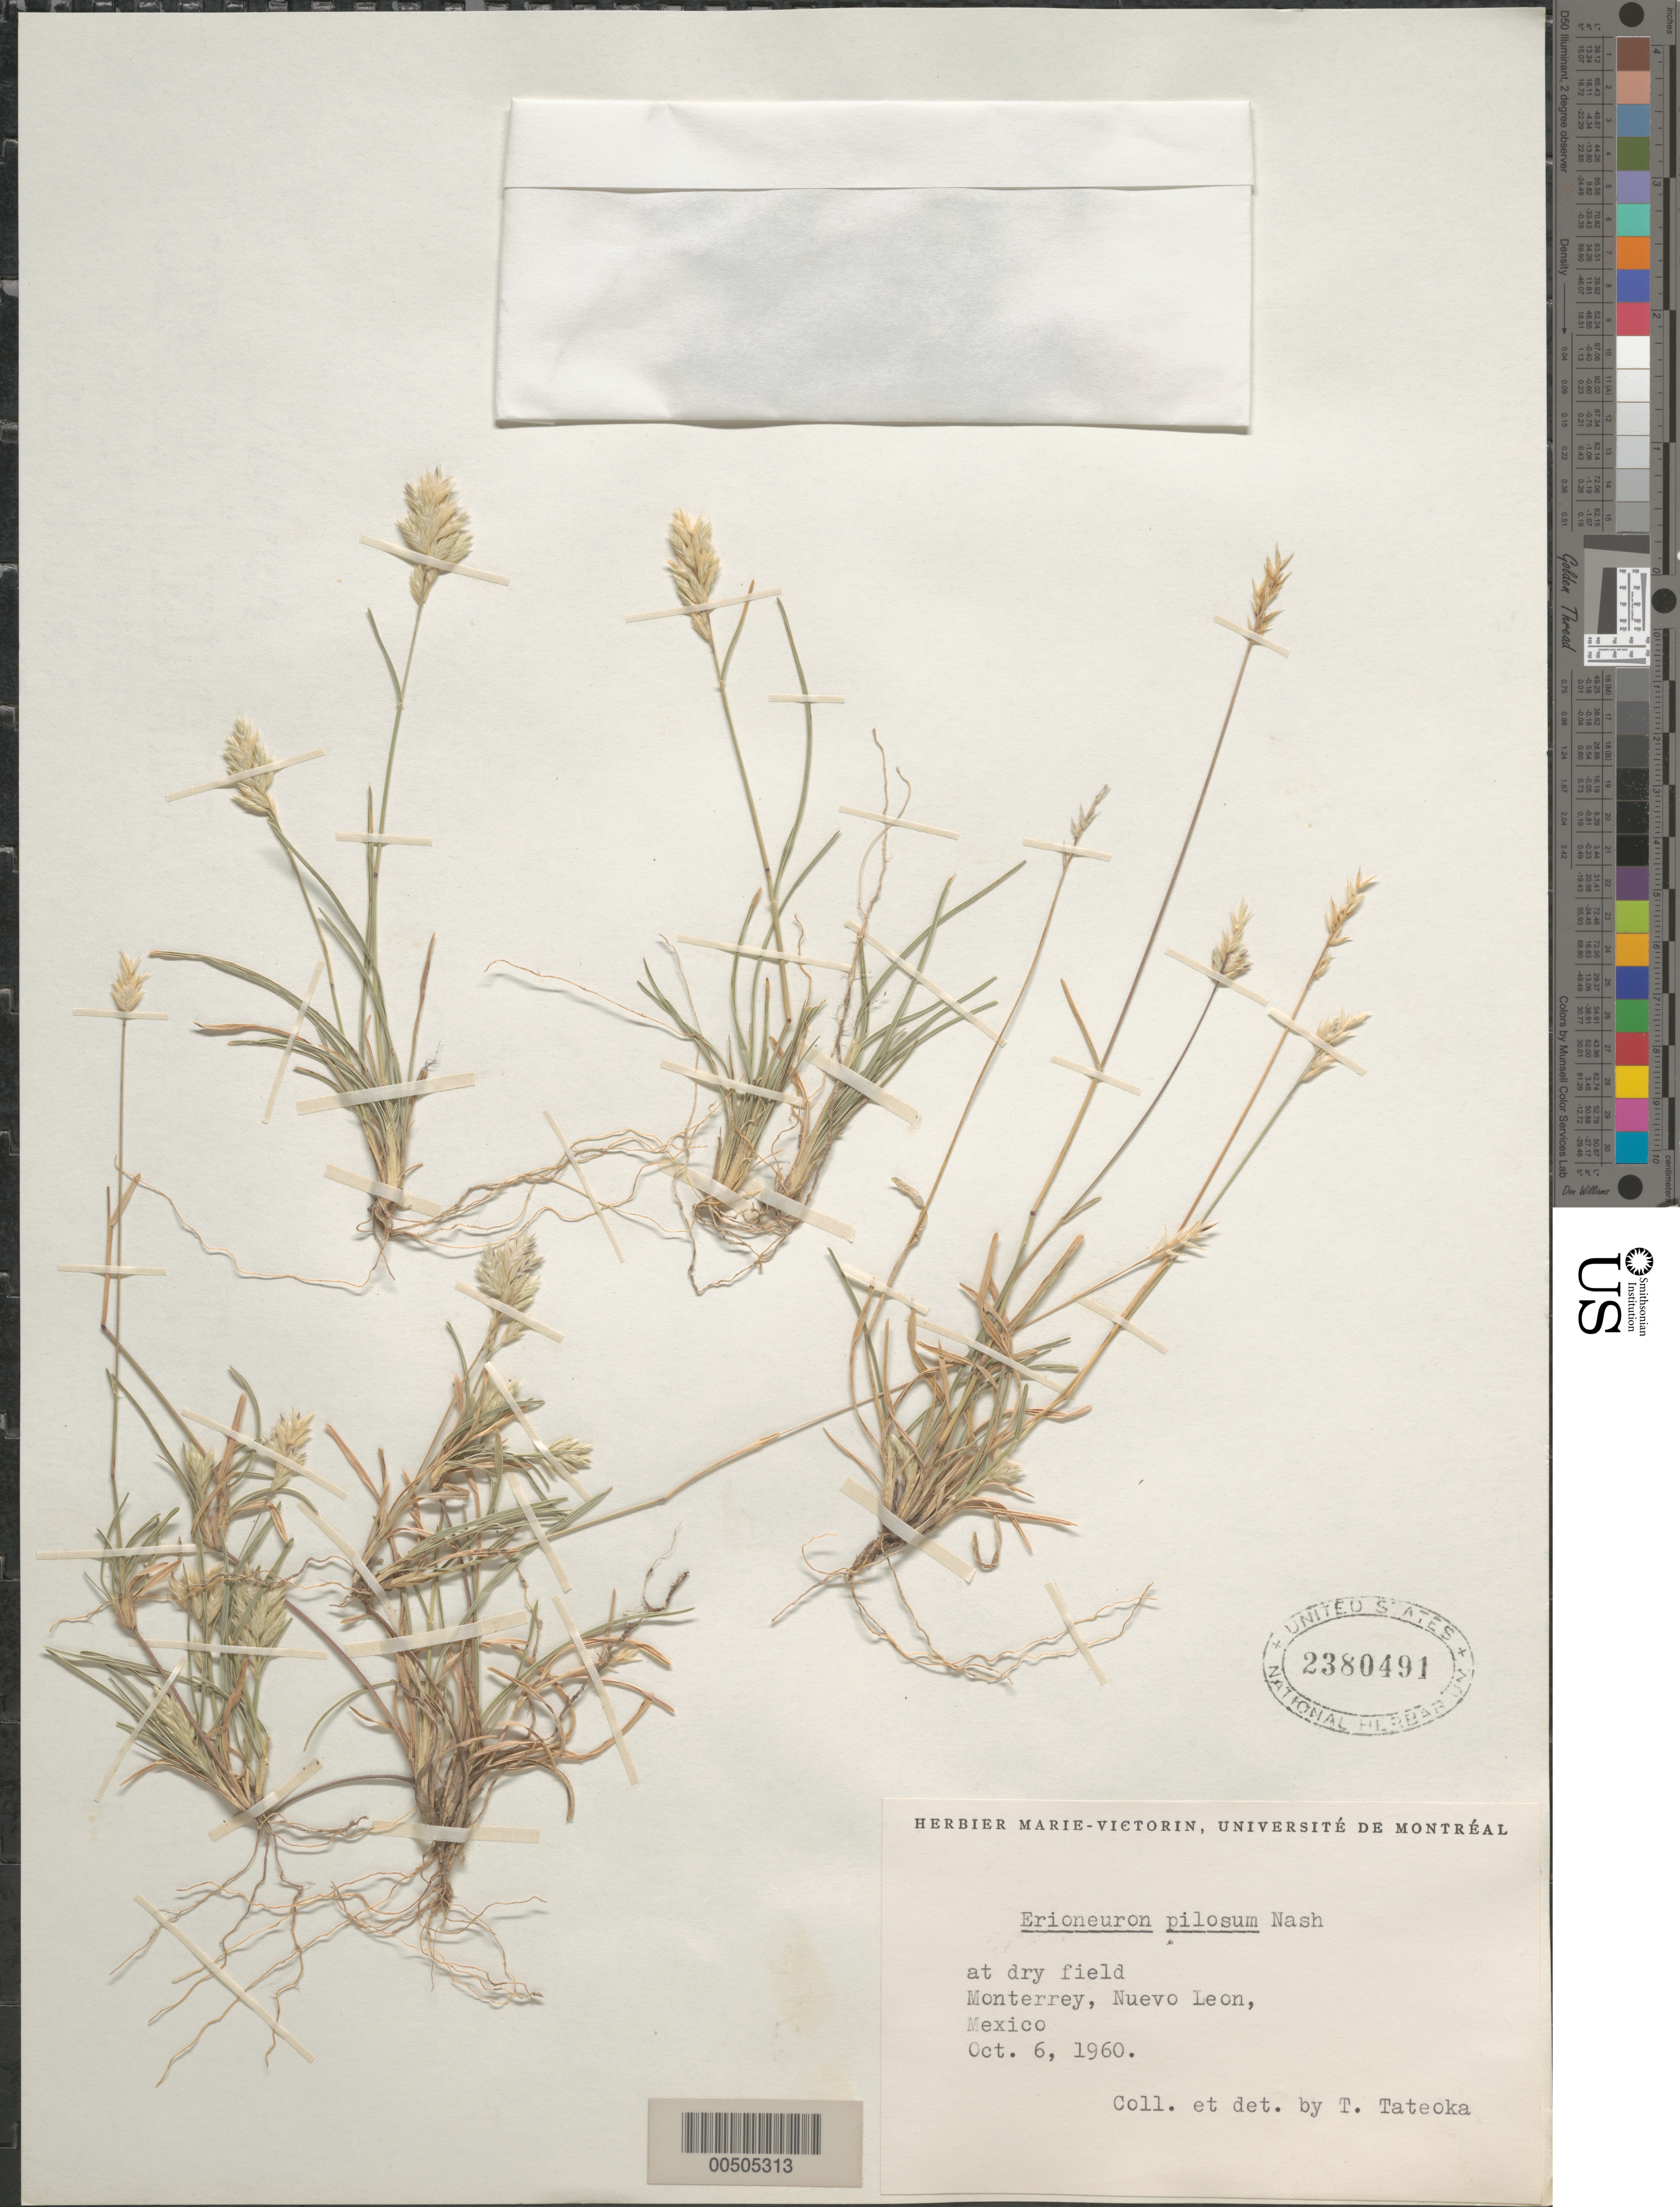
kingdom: Plantae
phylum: Tracheophyta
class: Liliopsida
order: Poales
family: Poaceae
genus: Erioneuron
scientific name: Erioneuron pilosum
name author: (Buckley) Nash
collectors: T. Tateoka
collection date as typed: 6 Oct 1960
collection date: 1960-10-06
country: Mexico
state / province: Nuevo León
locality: Monterrey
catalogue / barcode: US 2380491